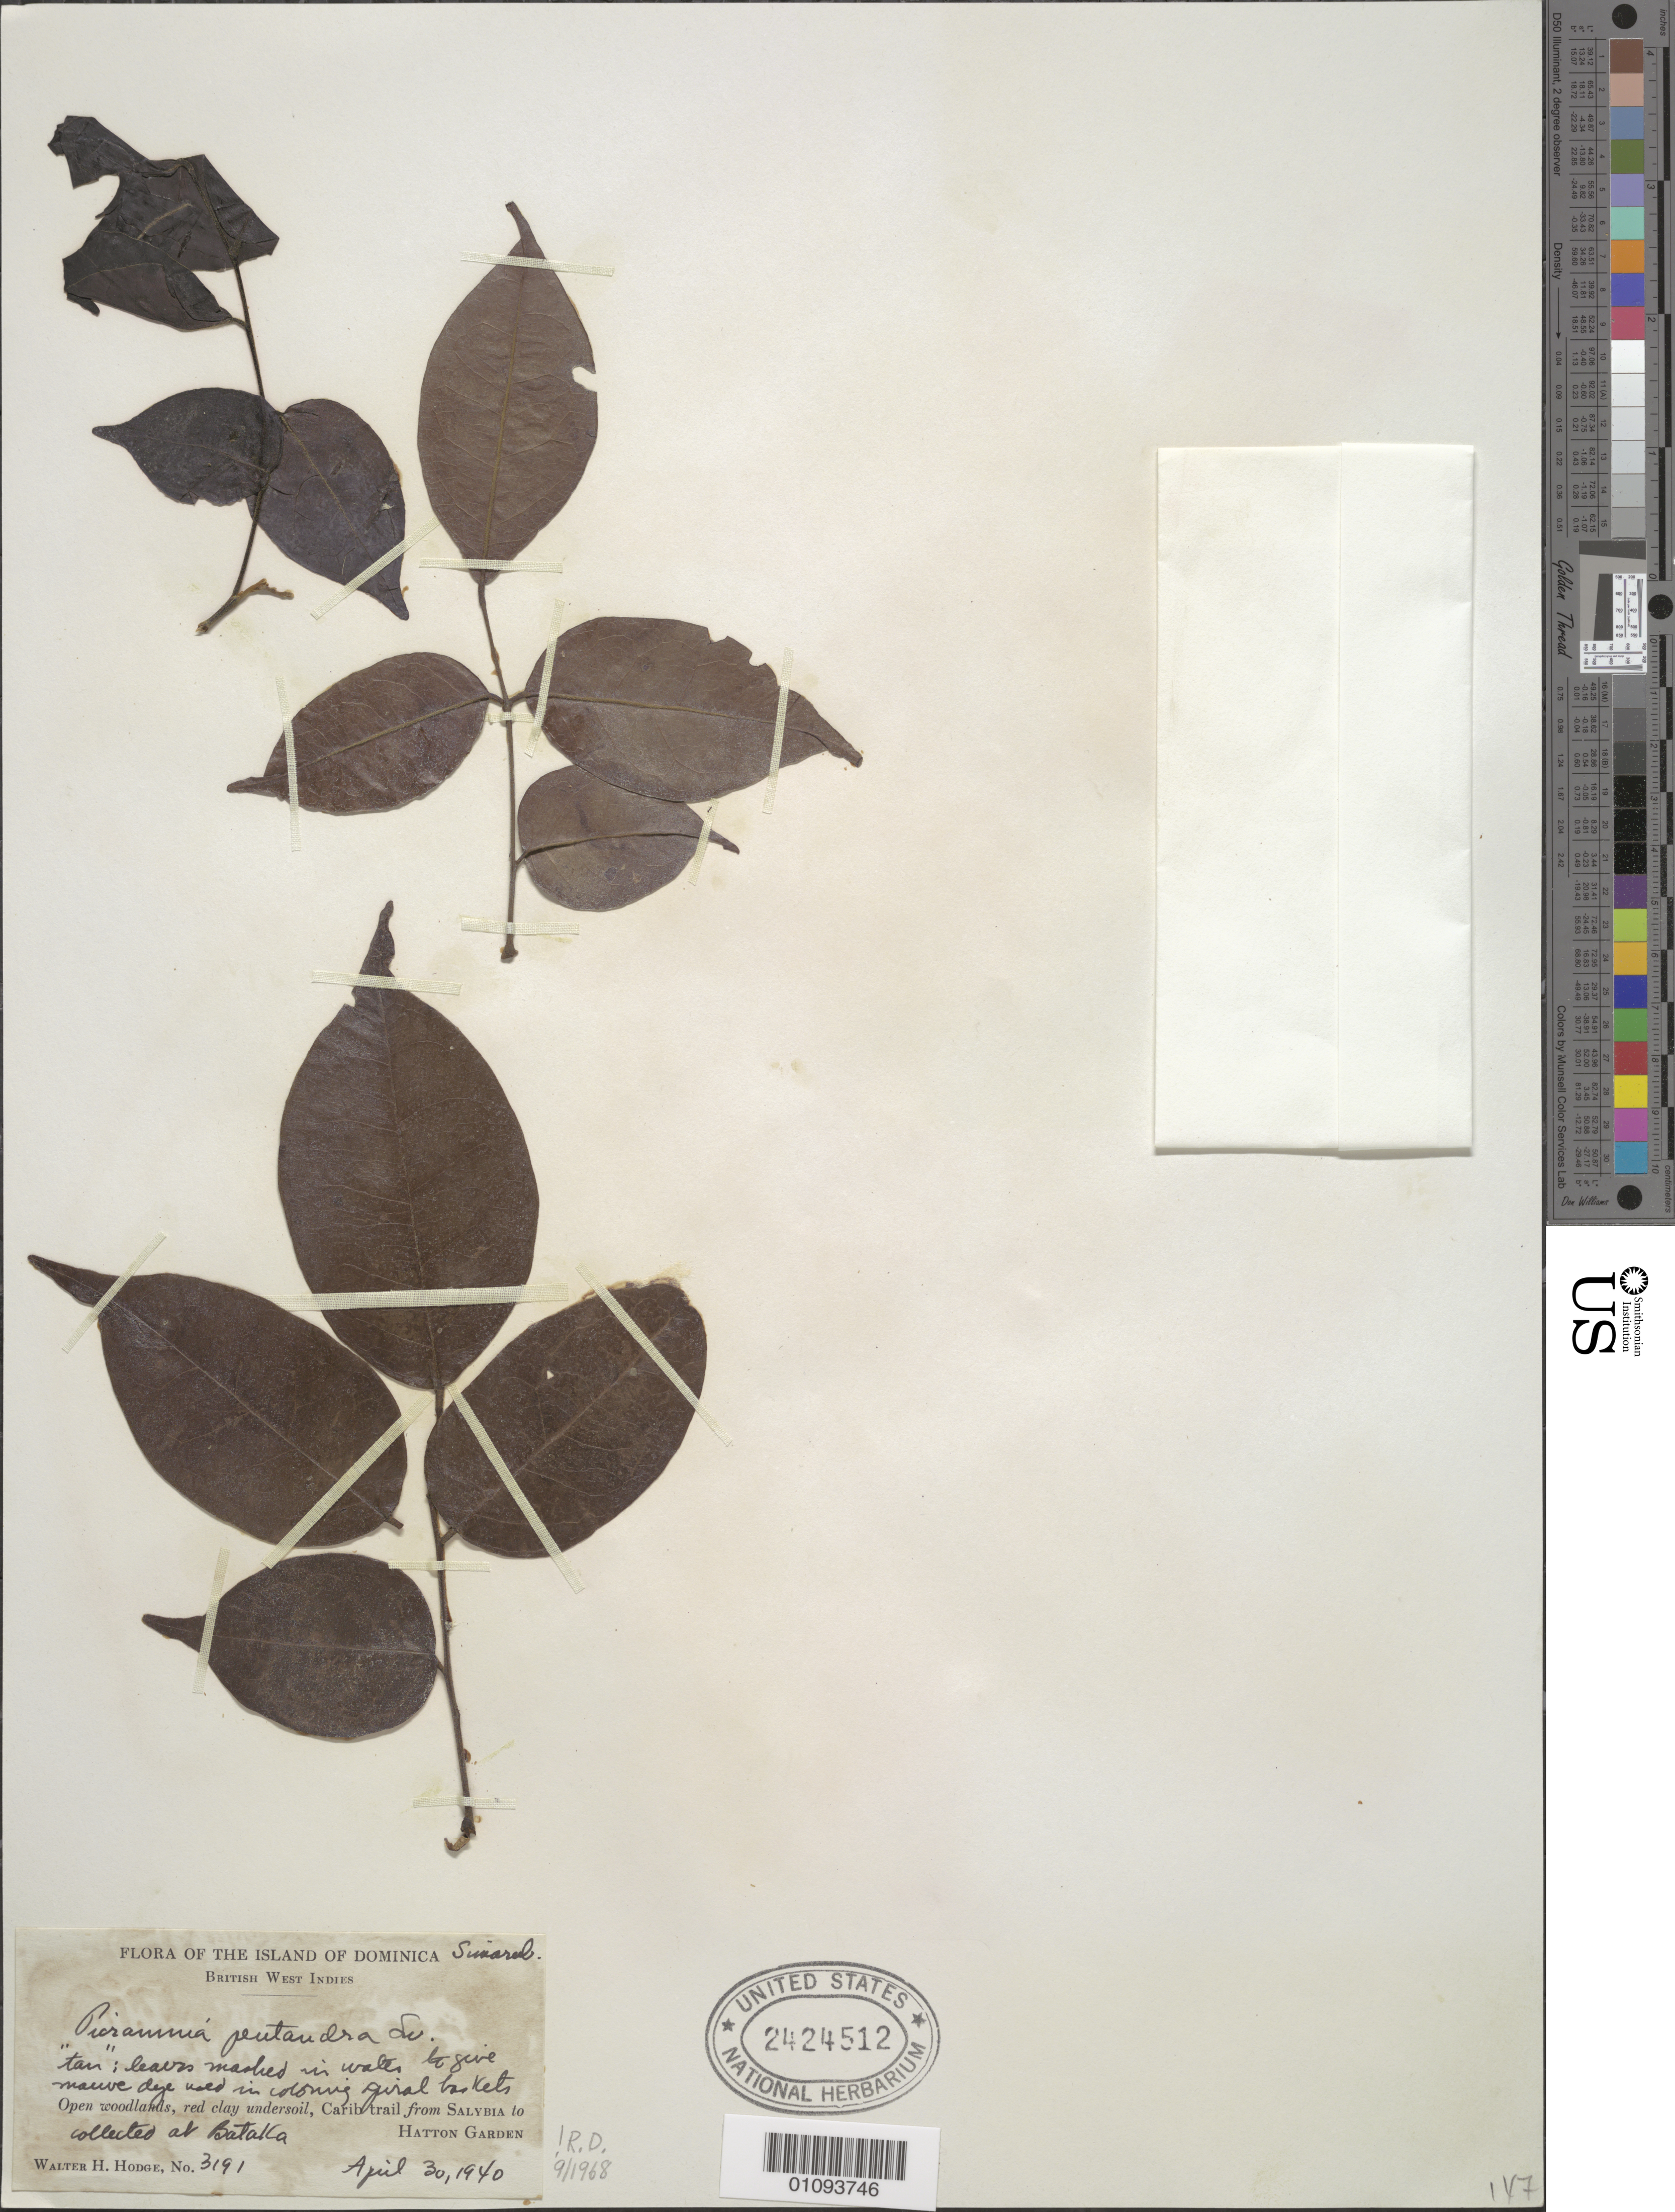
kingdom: Plantae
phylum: Tracheophyta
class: Magnoliopsida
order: Picramniales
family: Picramniaceae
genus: Picramnia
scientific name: Picramnia pentandra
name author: Sw.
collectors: W. Hodge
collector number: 3191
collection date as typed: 30 Apr 1940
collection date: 1940-04-30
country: Dominica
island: Dominica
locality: Carib trail from Salybia to Hatton Garden, Bataka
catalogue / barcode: US 2424512